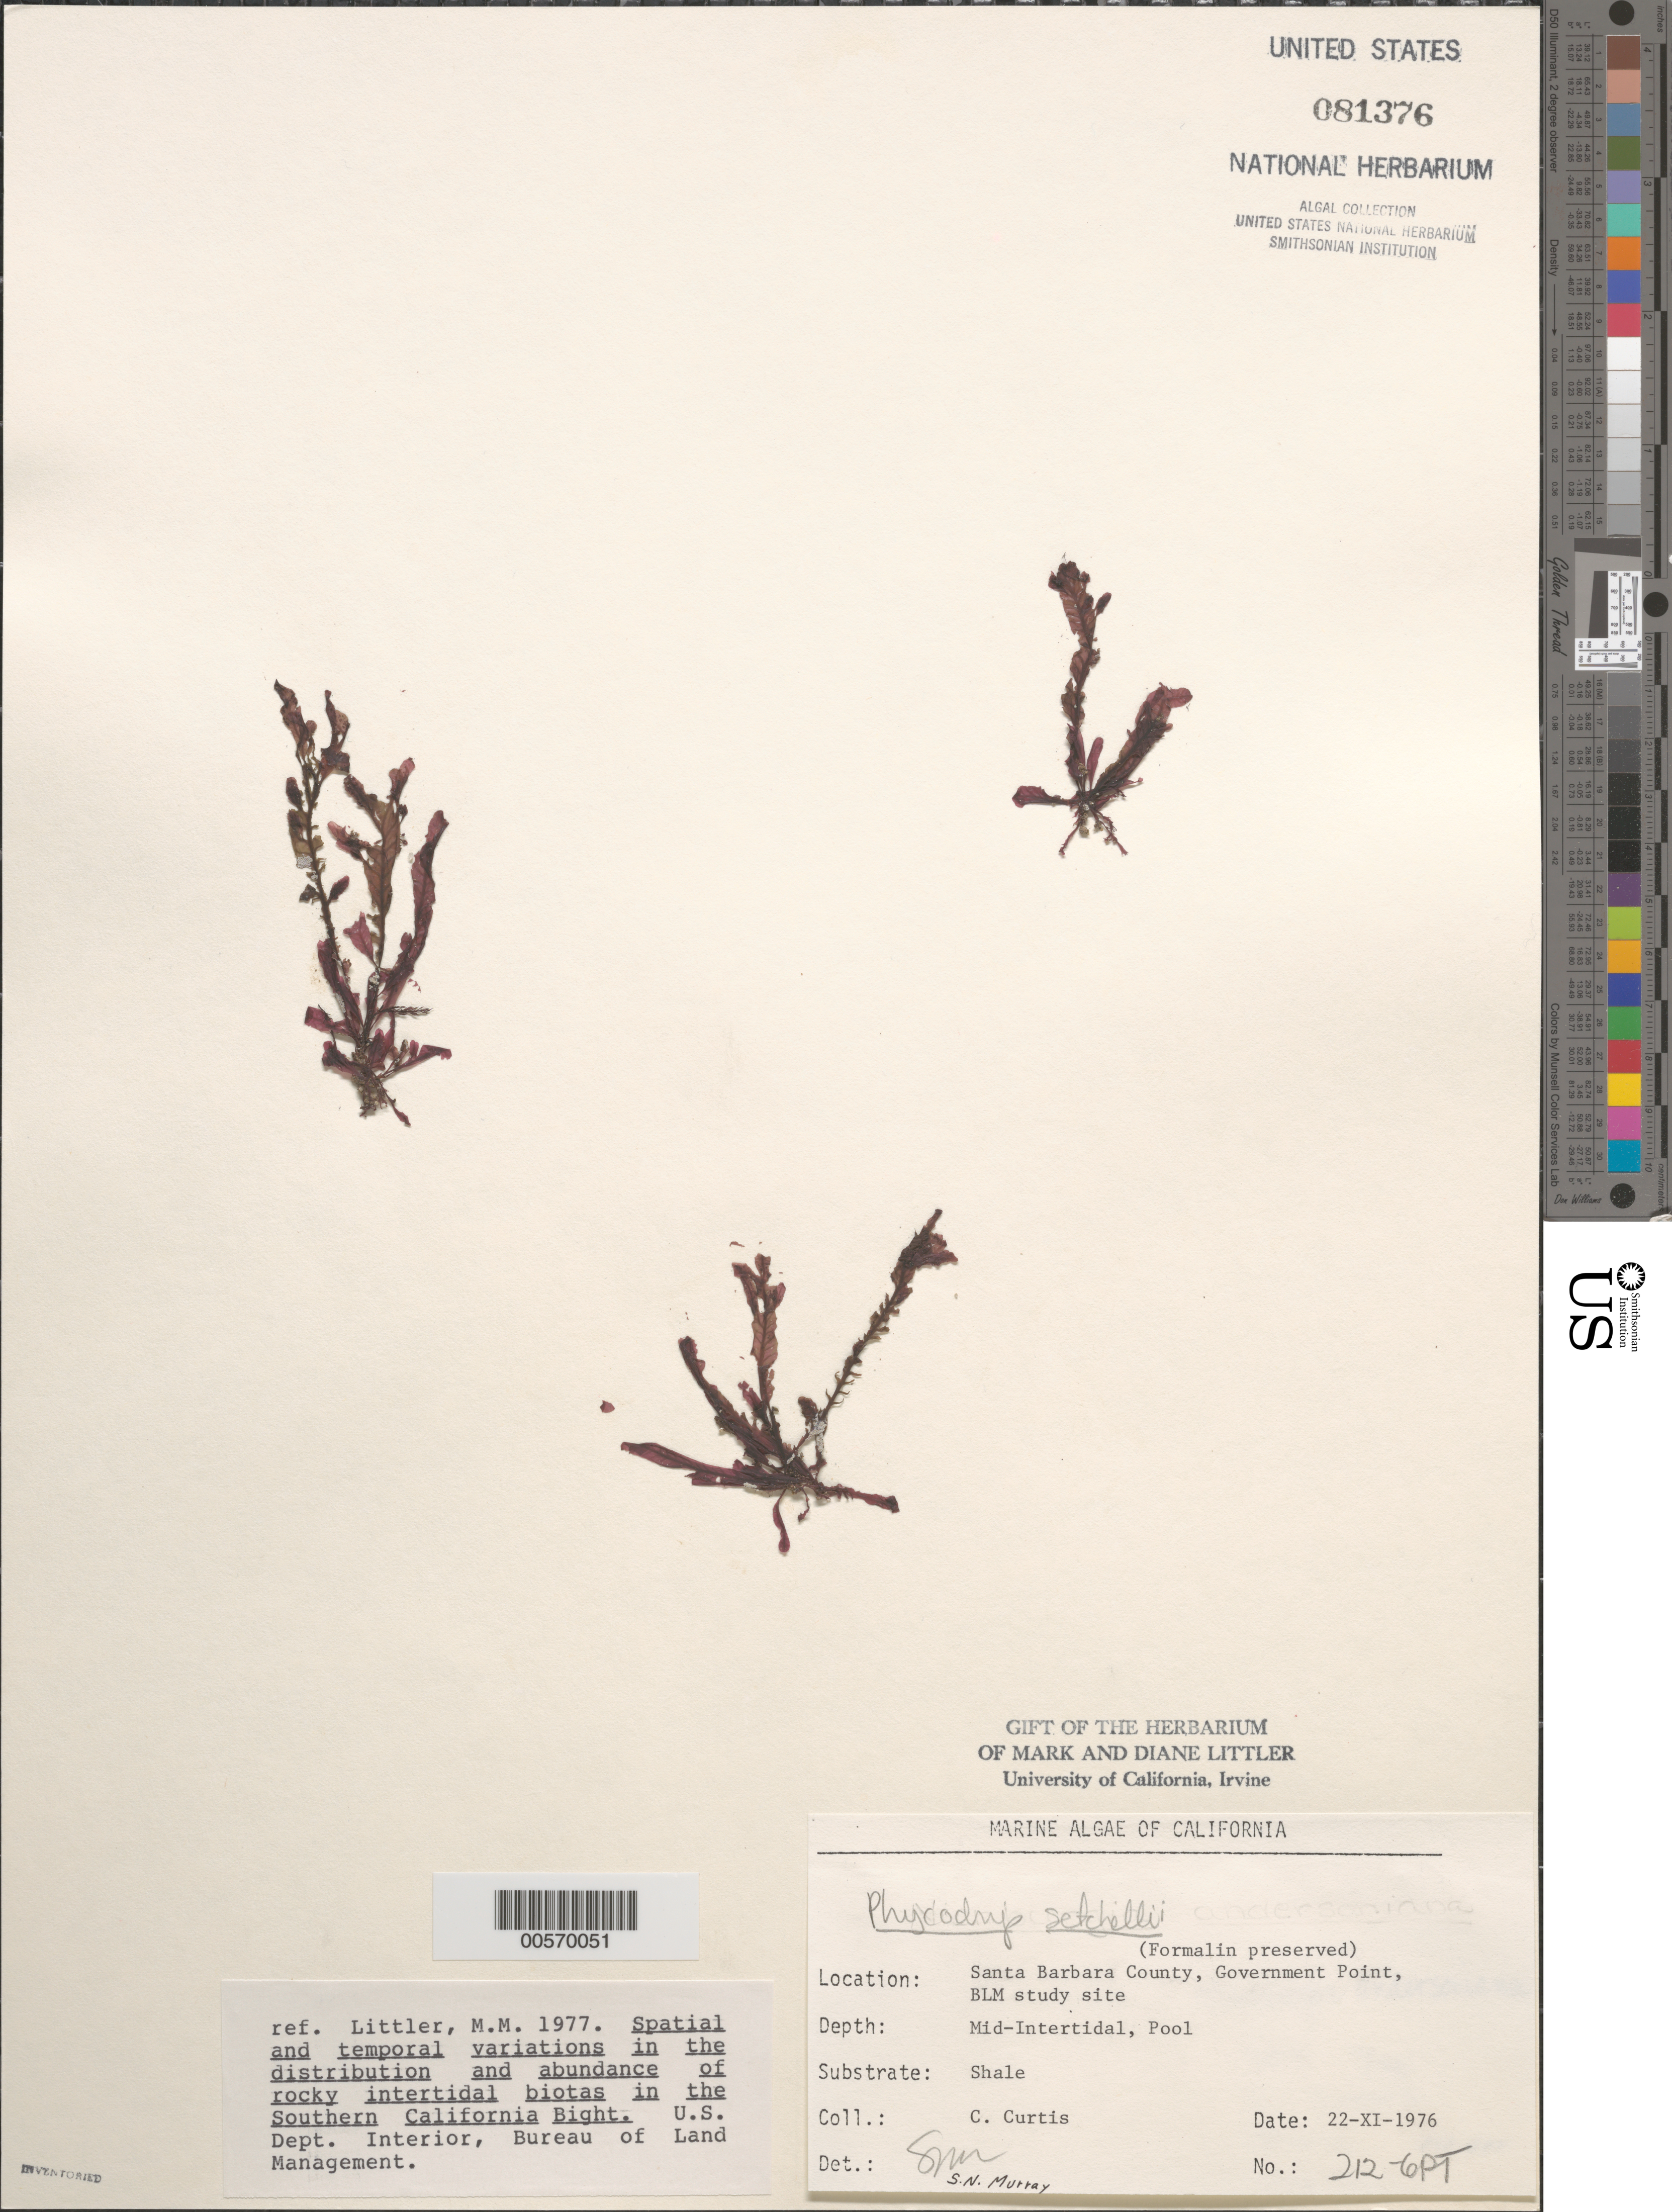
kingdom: Plantae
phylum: Rhodophyta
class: Florideophyceae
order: Ceramiales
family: Delesseriaceae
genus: Phycodrys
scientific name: Phycodrys setchellii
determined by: Murray, S. N.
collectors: C. Curtis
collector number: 212-gpt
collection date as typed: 22 Nov 1976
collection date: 1976-11-22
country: United States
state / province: California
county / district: Santa Barbara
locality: Government Point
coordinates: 34 26'31"N, 120 24'06"W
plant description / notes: BLM-SOCALBIGHT Rocky Intertidal Survey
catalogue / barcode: US 81376